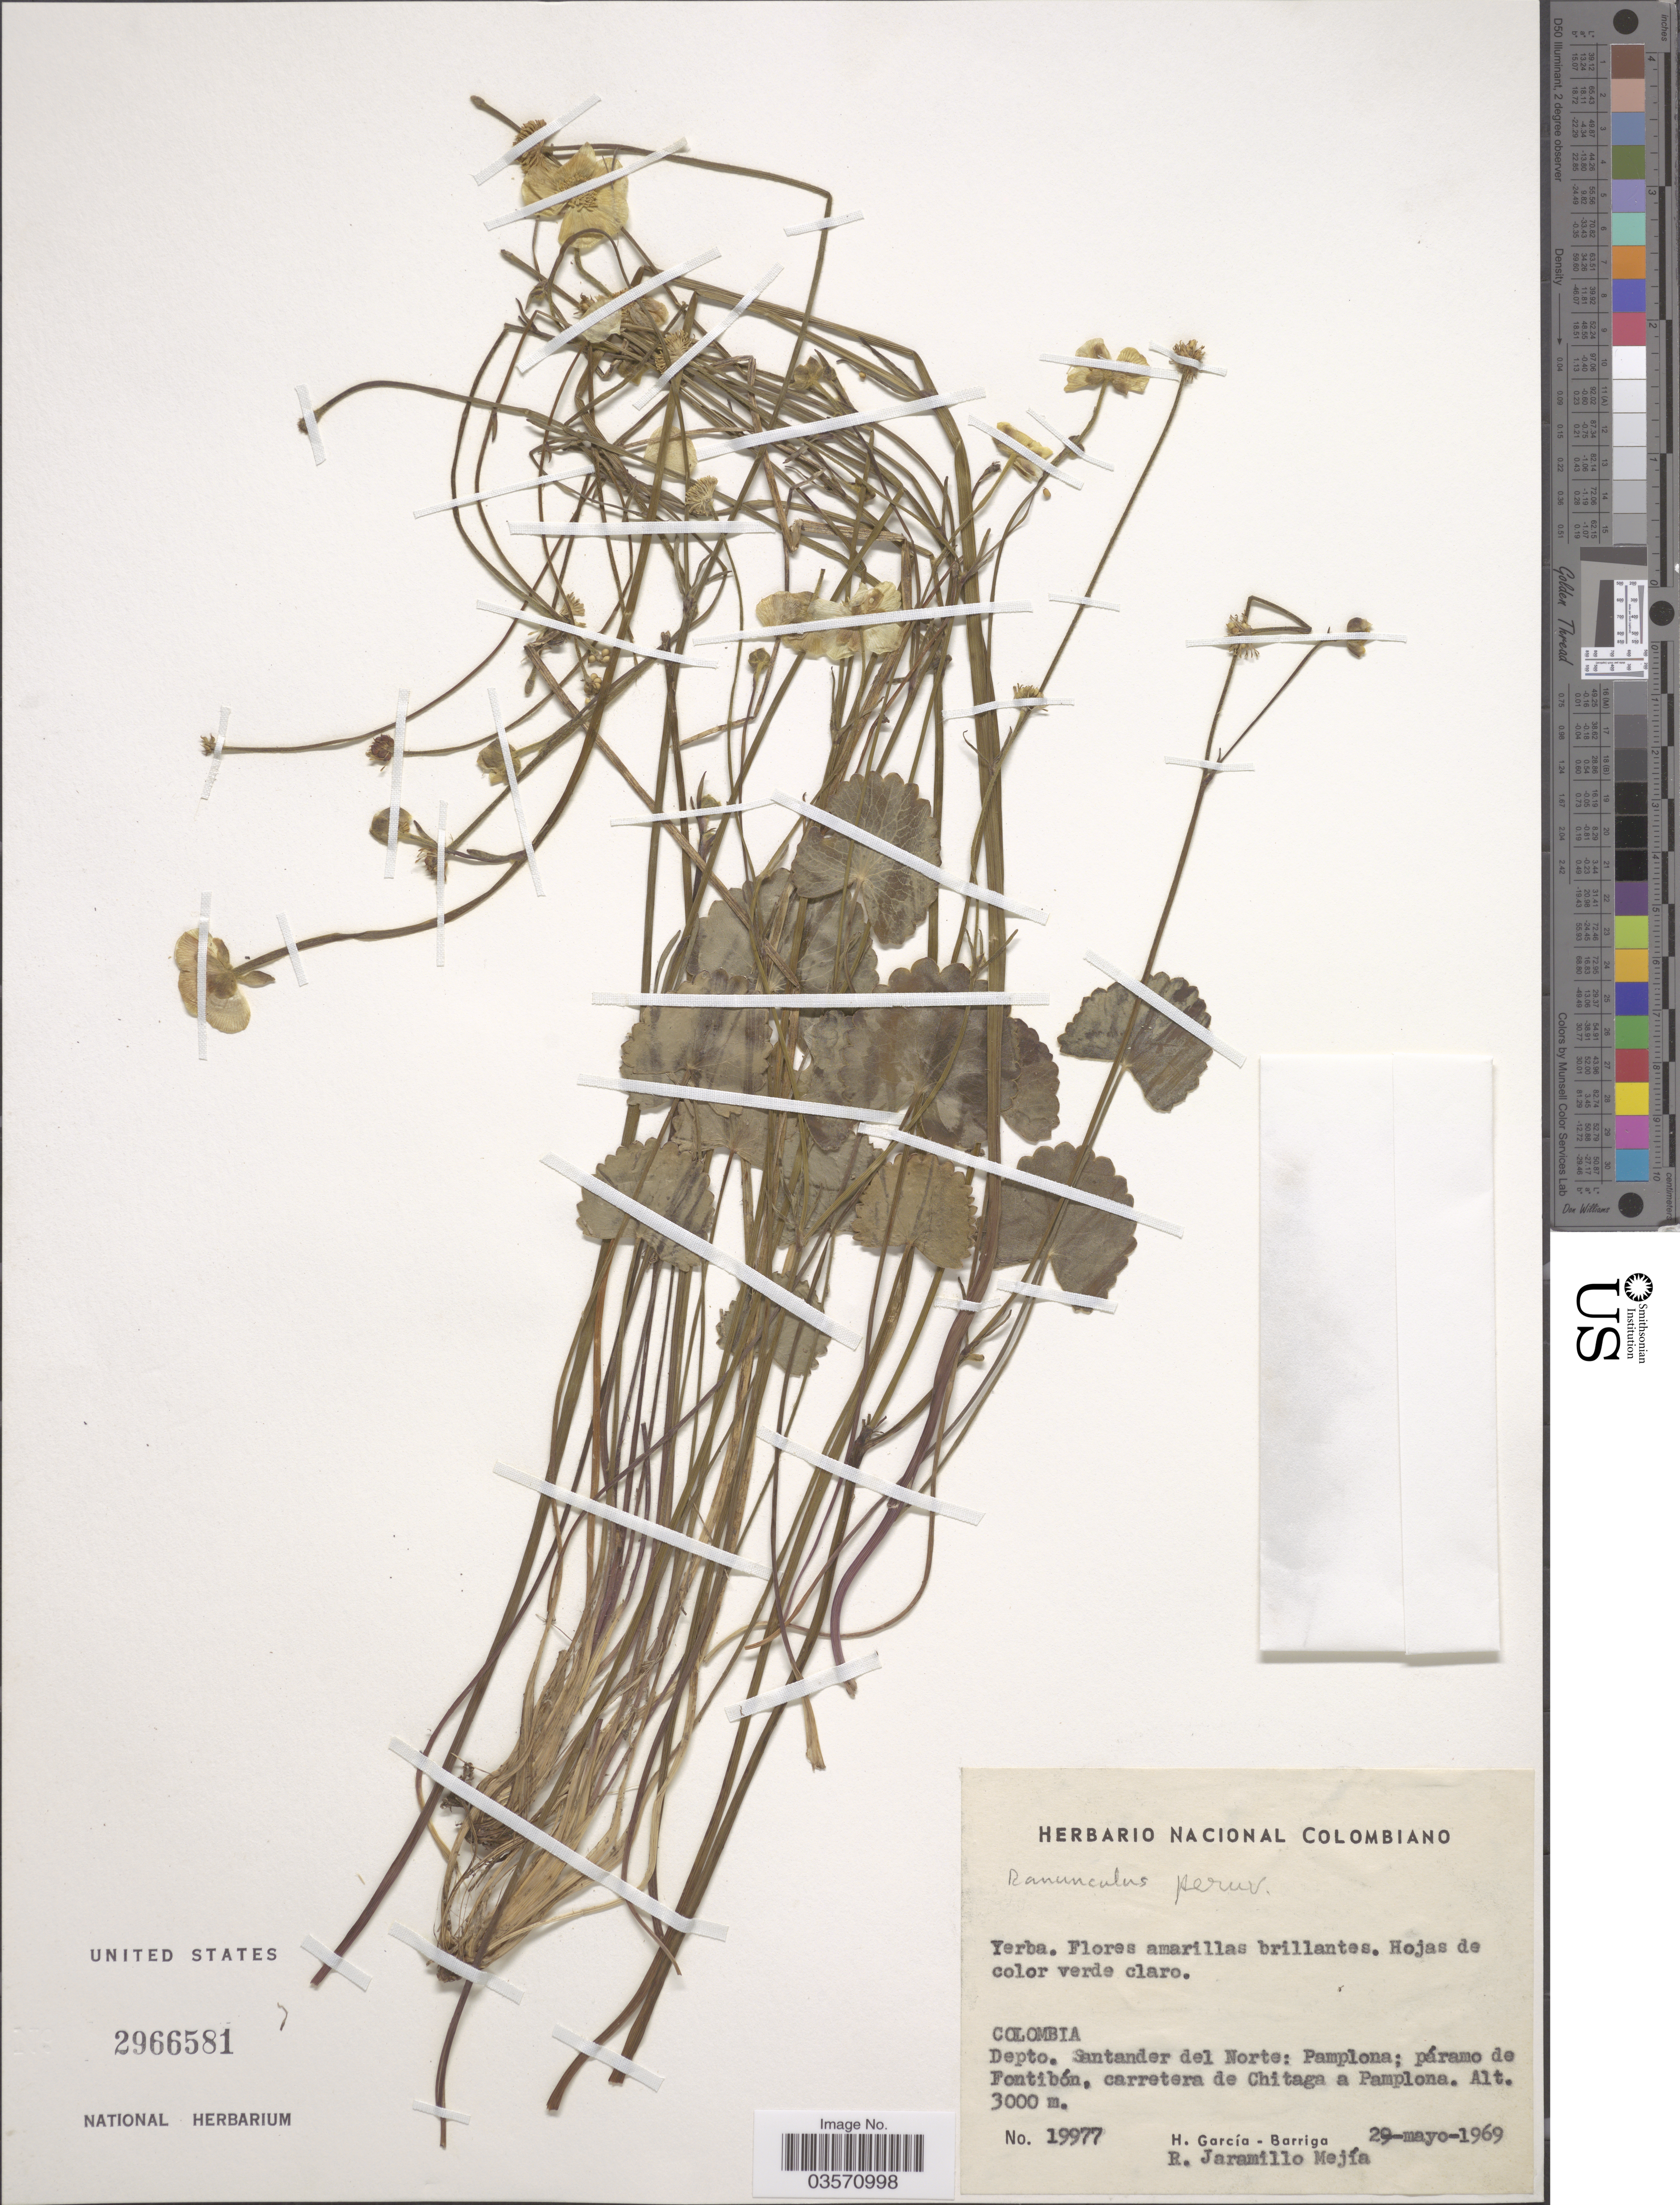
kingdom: Plantae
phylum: Tracheophyta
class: Magnoliopsida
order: Ranunculales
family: Ranunculaceae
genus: Ranunculus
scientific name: Ranunculus sp.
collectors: H. García Barriga & R. Jaramillo M.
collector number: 19977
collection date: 1969-05-29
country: Colombia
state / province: Norte de Santander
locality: Depto. Santander del Norte: Pamplona: páramo de Fontibón, carretera de Chitaga a Pamplona.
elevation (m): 3000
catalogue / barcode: US 2966581